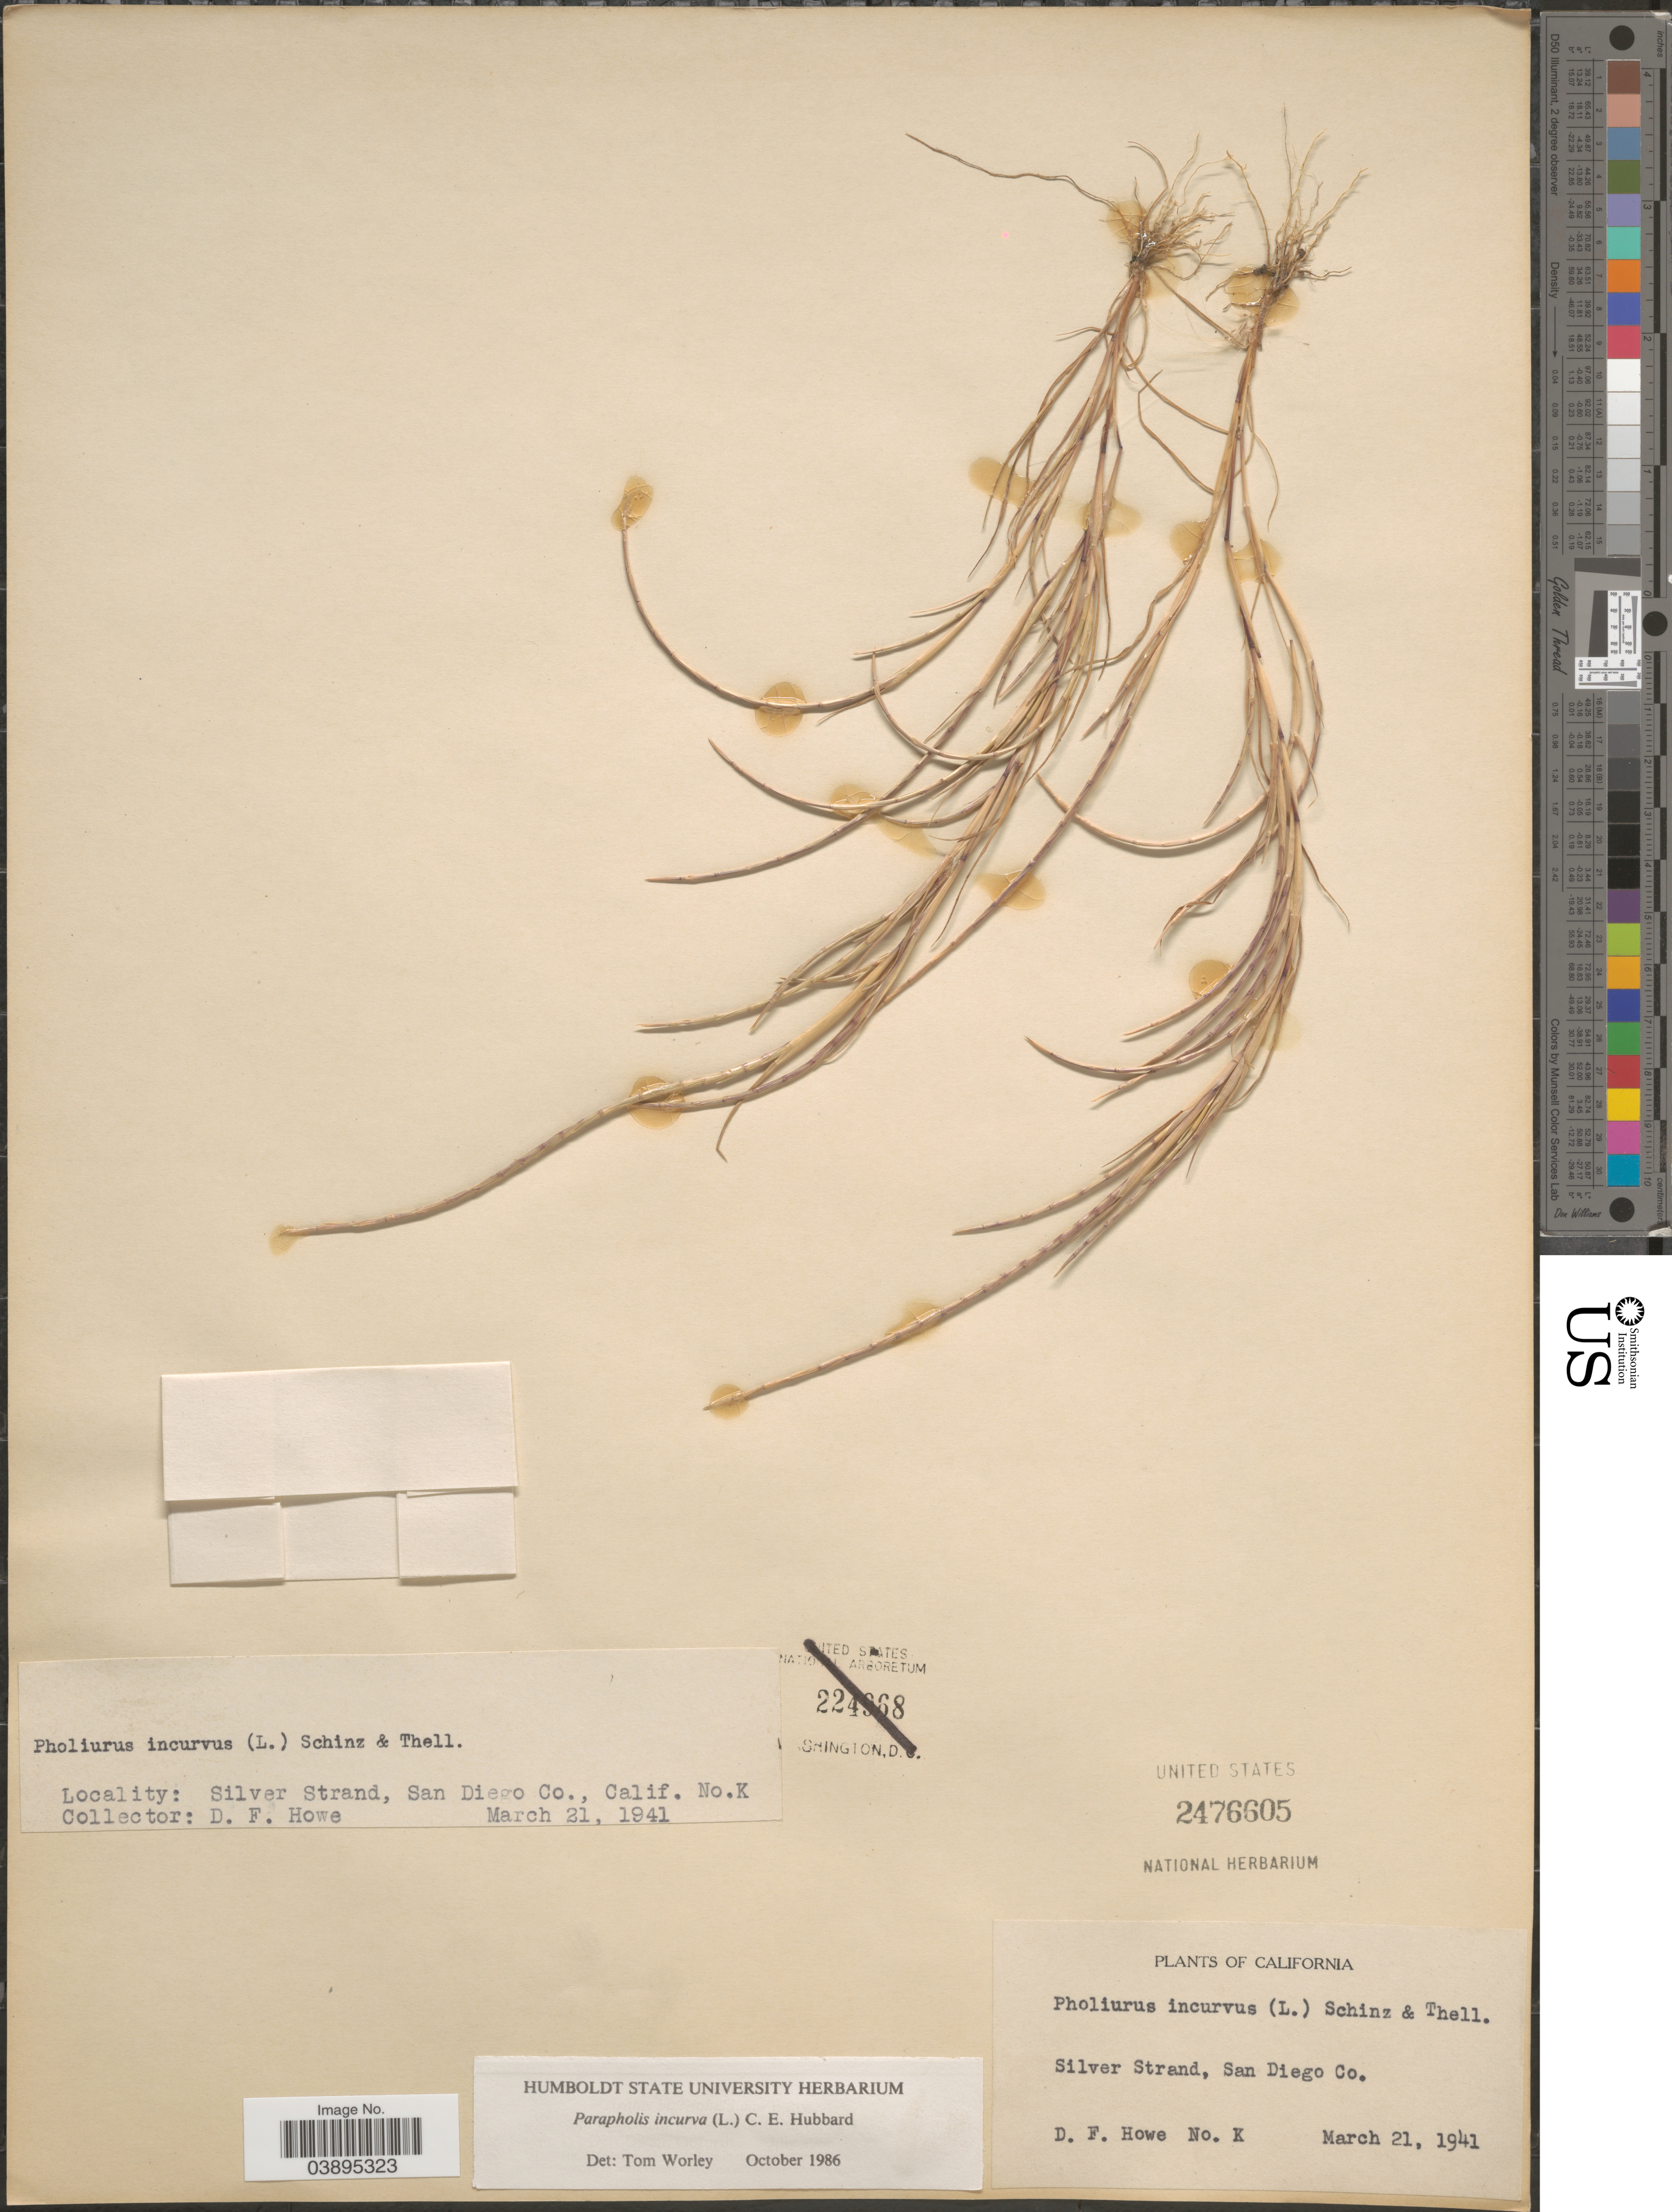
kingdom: Plantae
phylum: Tracheophyta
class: Liliopsida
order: Poales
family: Poaceae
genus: Parapholis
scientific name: Parapholis incurva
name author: (L.) C.E. Hubb.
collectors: D. Howe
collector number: K ?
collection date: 1941-03-21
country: United States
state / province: California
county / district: San Diego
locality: Silver Strand, San Diego Co.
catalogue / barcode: US 2476605